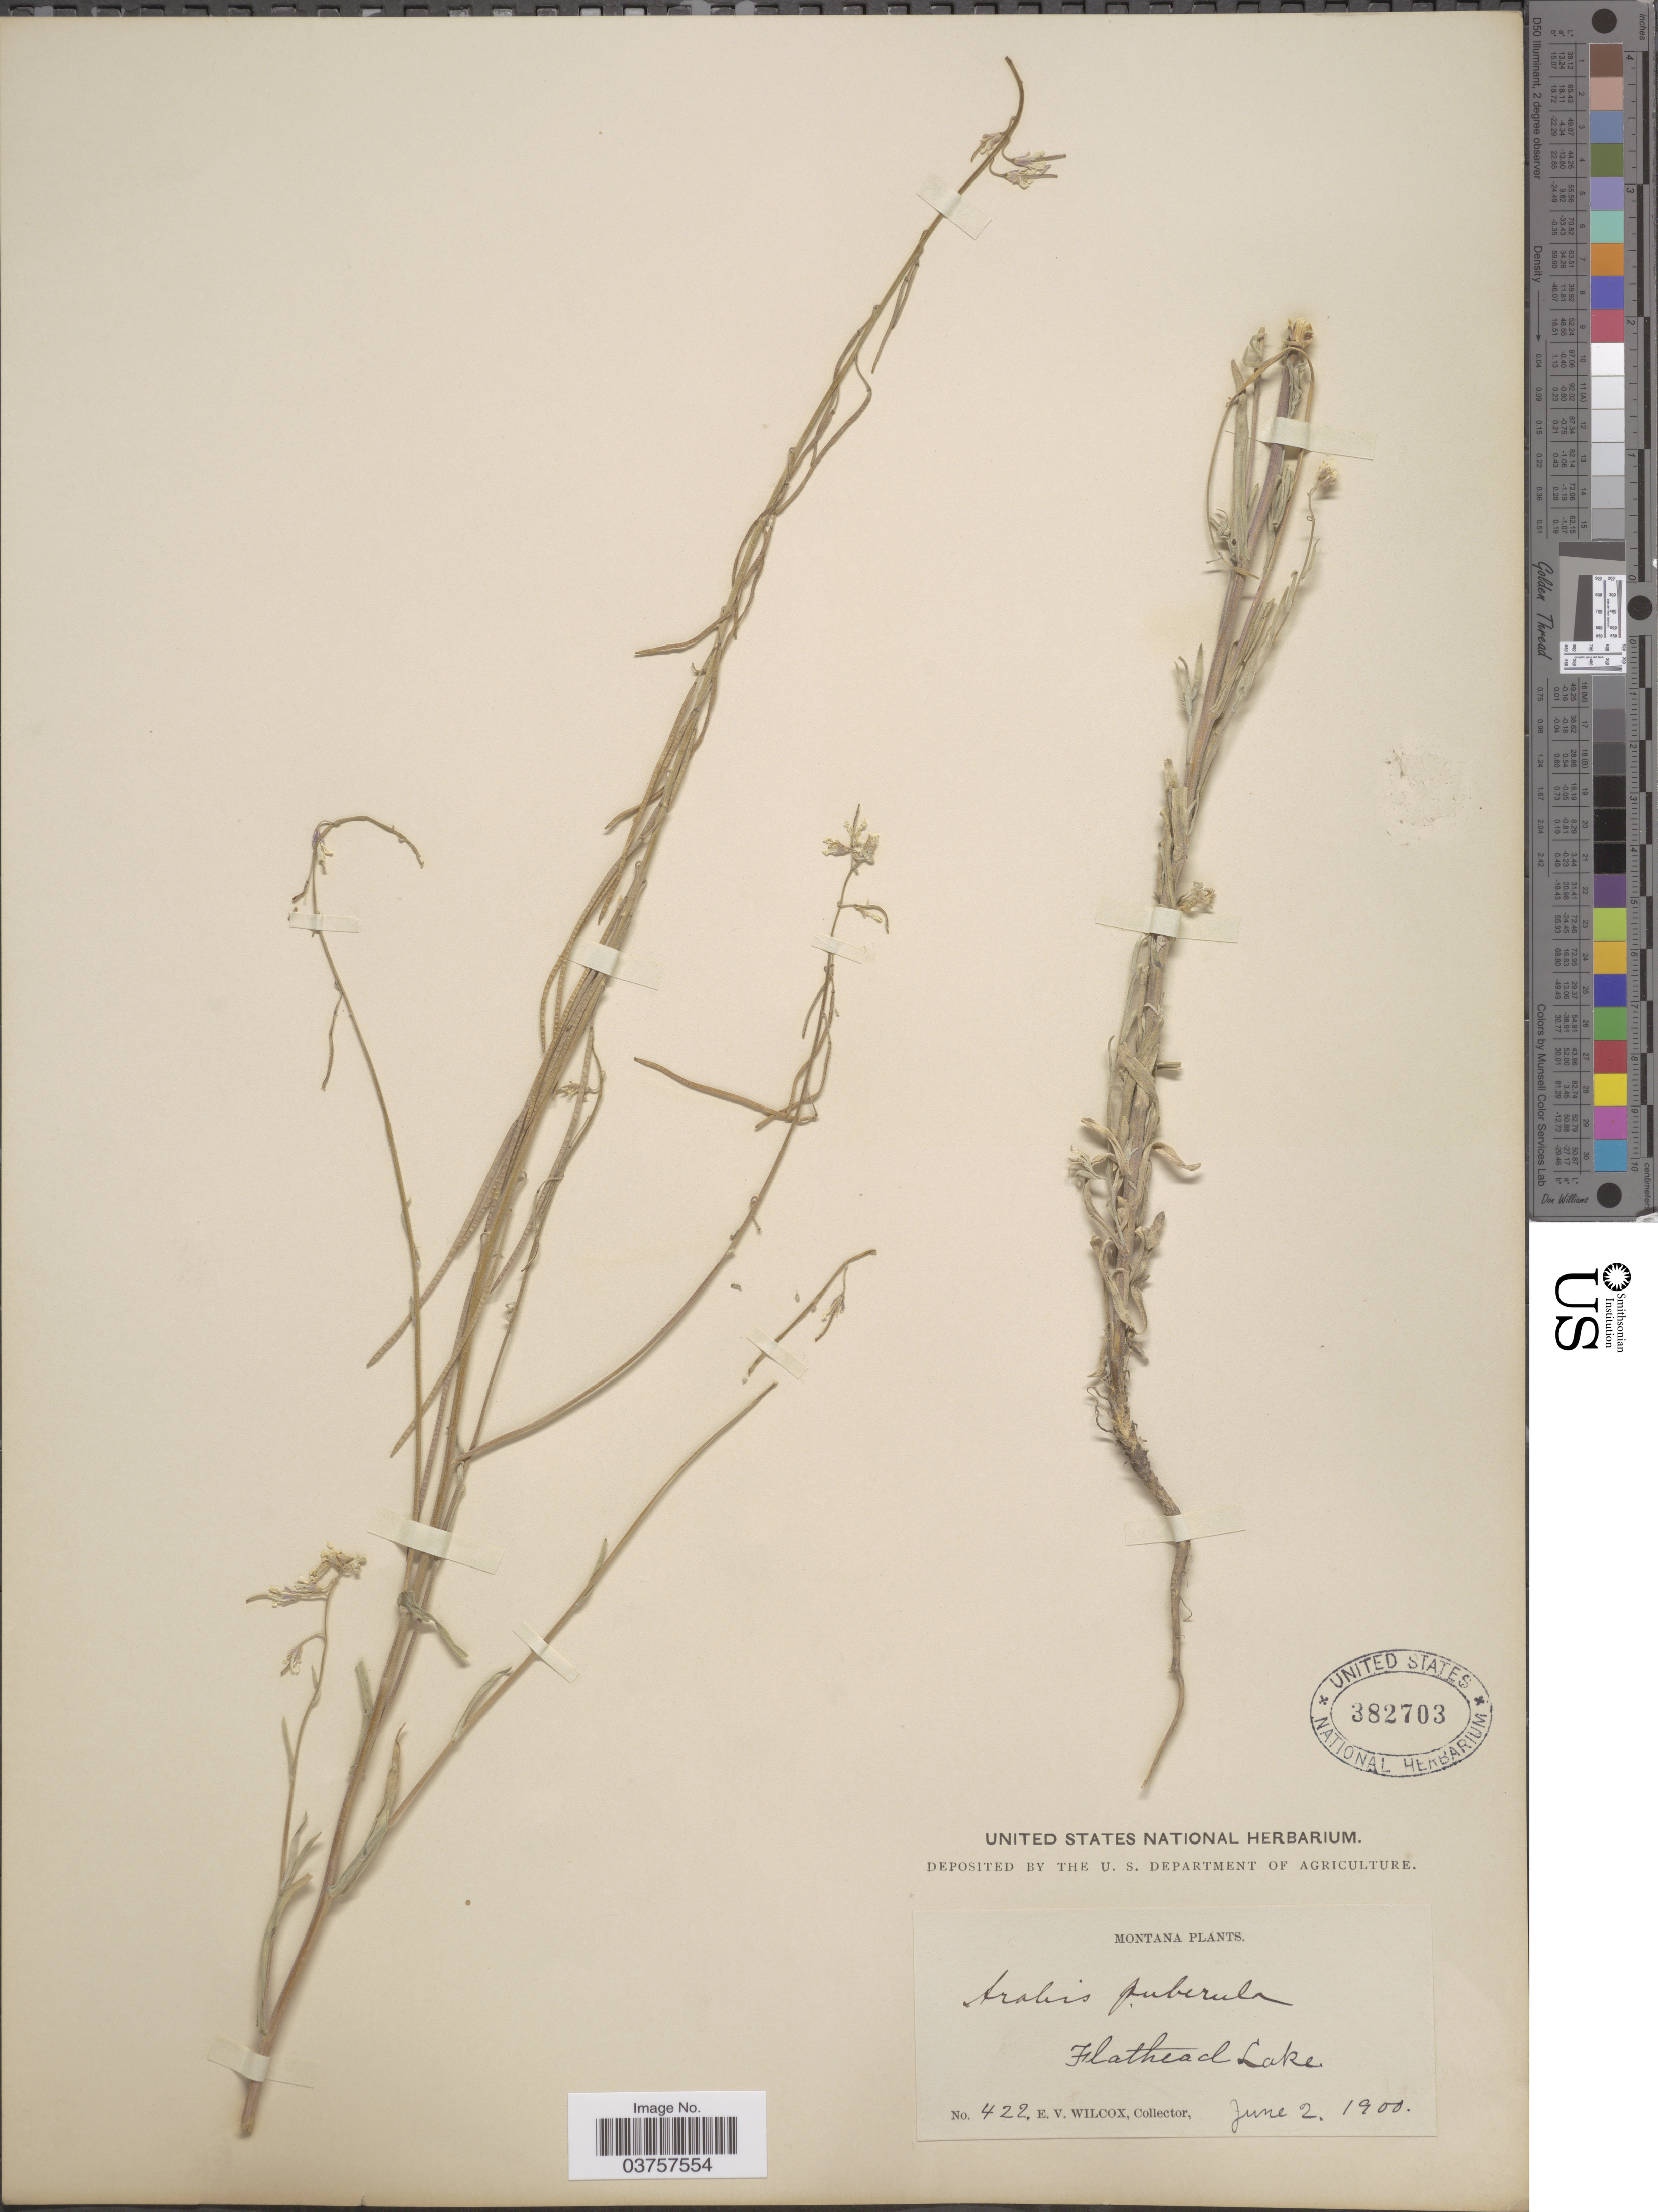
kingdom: Plantae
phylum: Tracheophyta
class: Magnoliopsida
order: Brassicales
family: Brassicaceae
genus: Arabis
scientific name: Arabis holboellii var. retrofracta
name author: Rydb.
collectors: E. V. Wilcox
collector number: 422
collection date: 1900-06-02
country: United States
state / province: Montana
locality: Flathead Lake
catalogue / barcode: US 382703